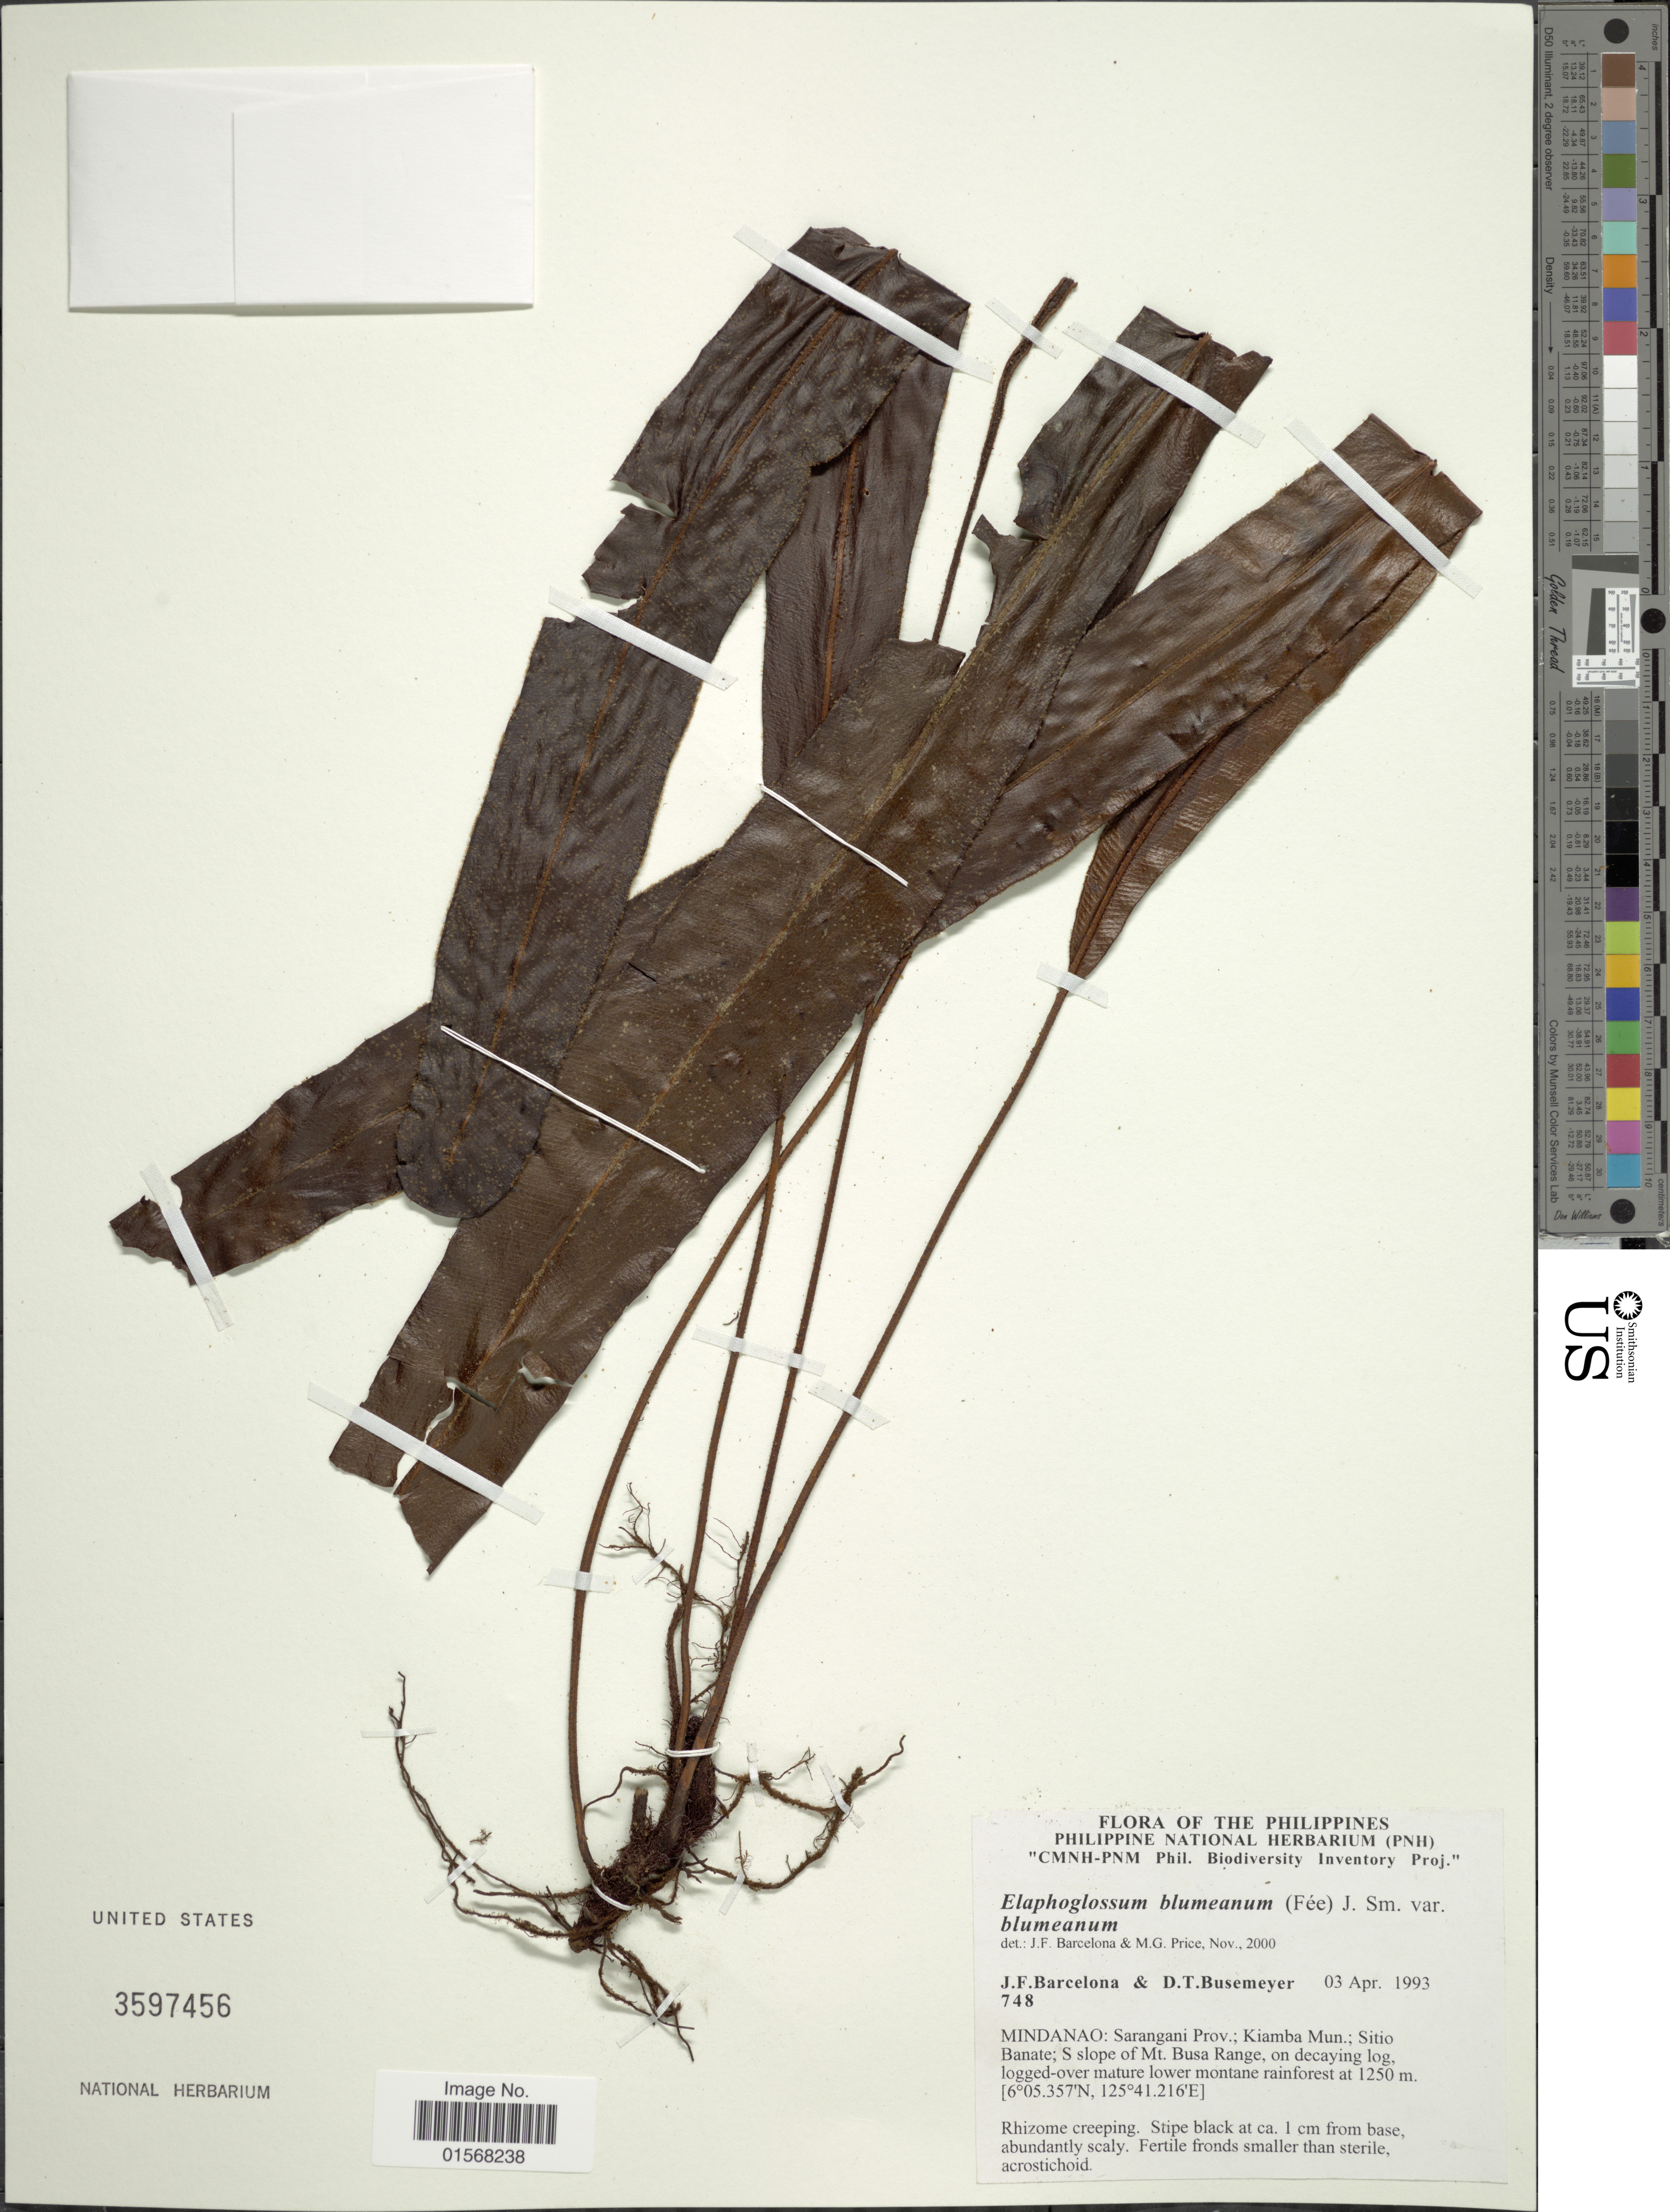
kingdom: Plantae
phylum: Tracheophyta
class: Polypodiopsida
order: Polypodiales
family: Dryopteridaceae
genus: Elaphoglossum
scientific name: Elaphoglossum blumeanum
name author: (Fée) J. Sm.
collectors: J. F. Barcelona & D. Busemeyer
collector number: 748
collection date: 1993-04-03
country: Philippines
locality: Mindanao: Sarangani Prov.; Kiamba Mun.; Sitio Banate; S slope of Mt. Busa Range, on decaying log, logged-over mature lower montane rainforest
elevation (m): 1250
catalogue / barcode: US 3597456